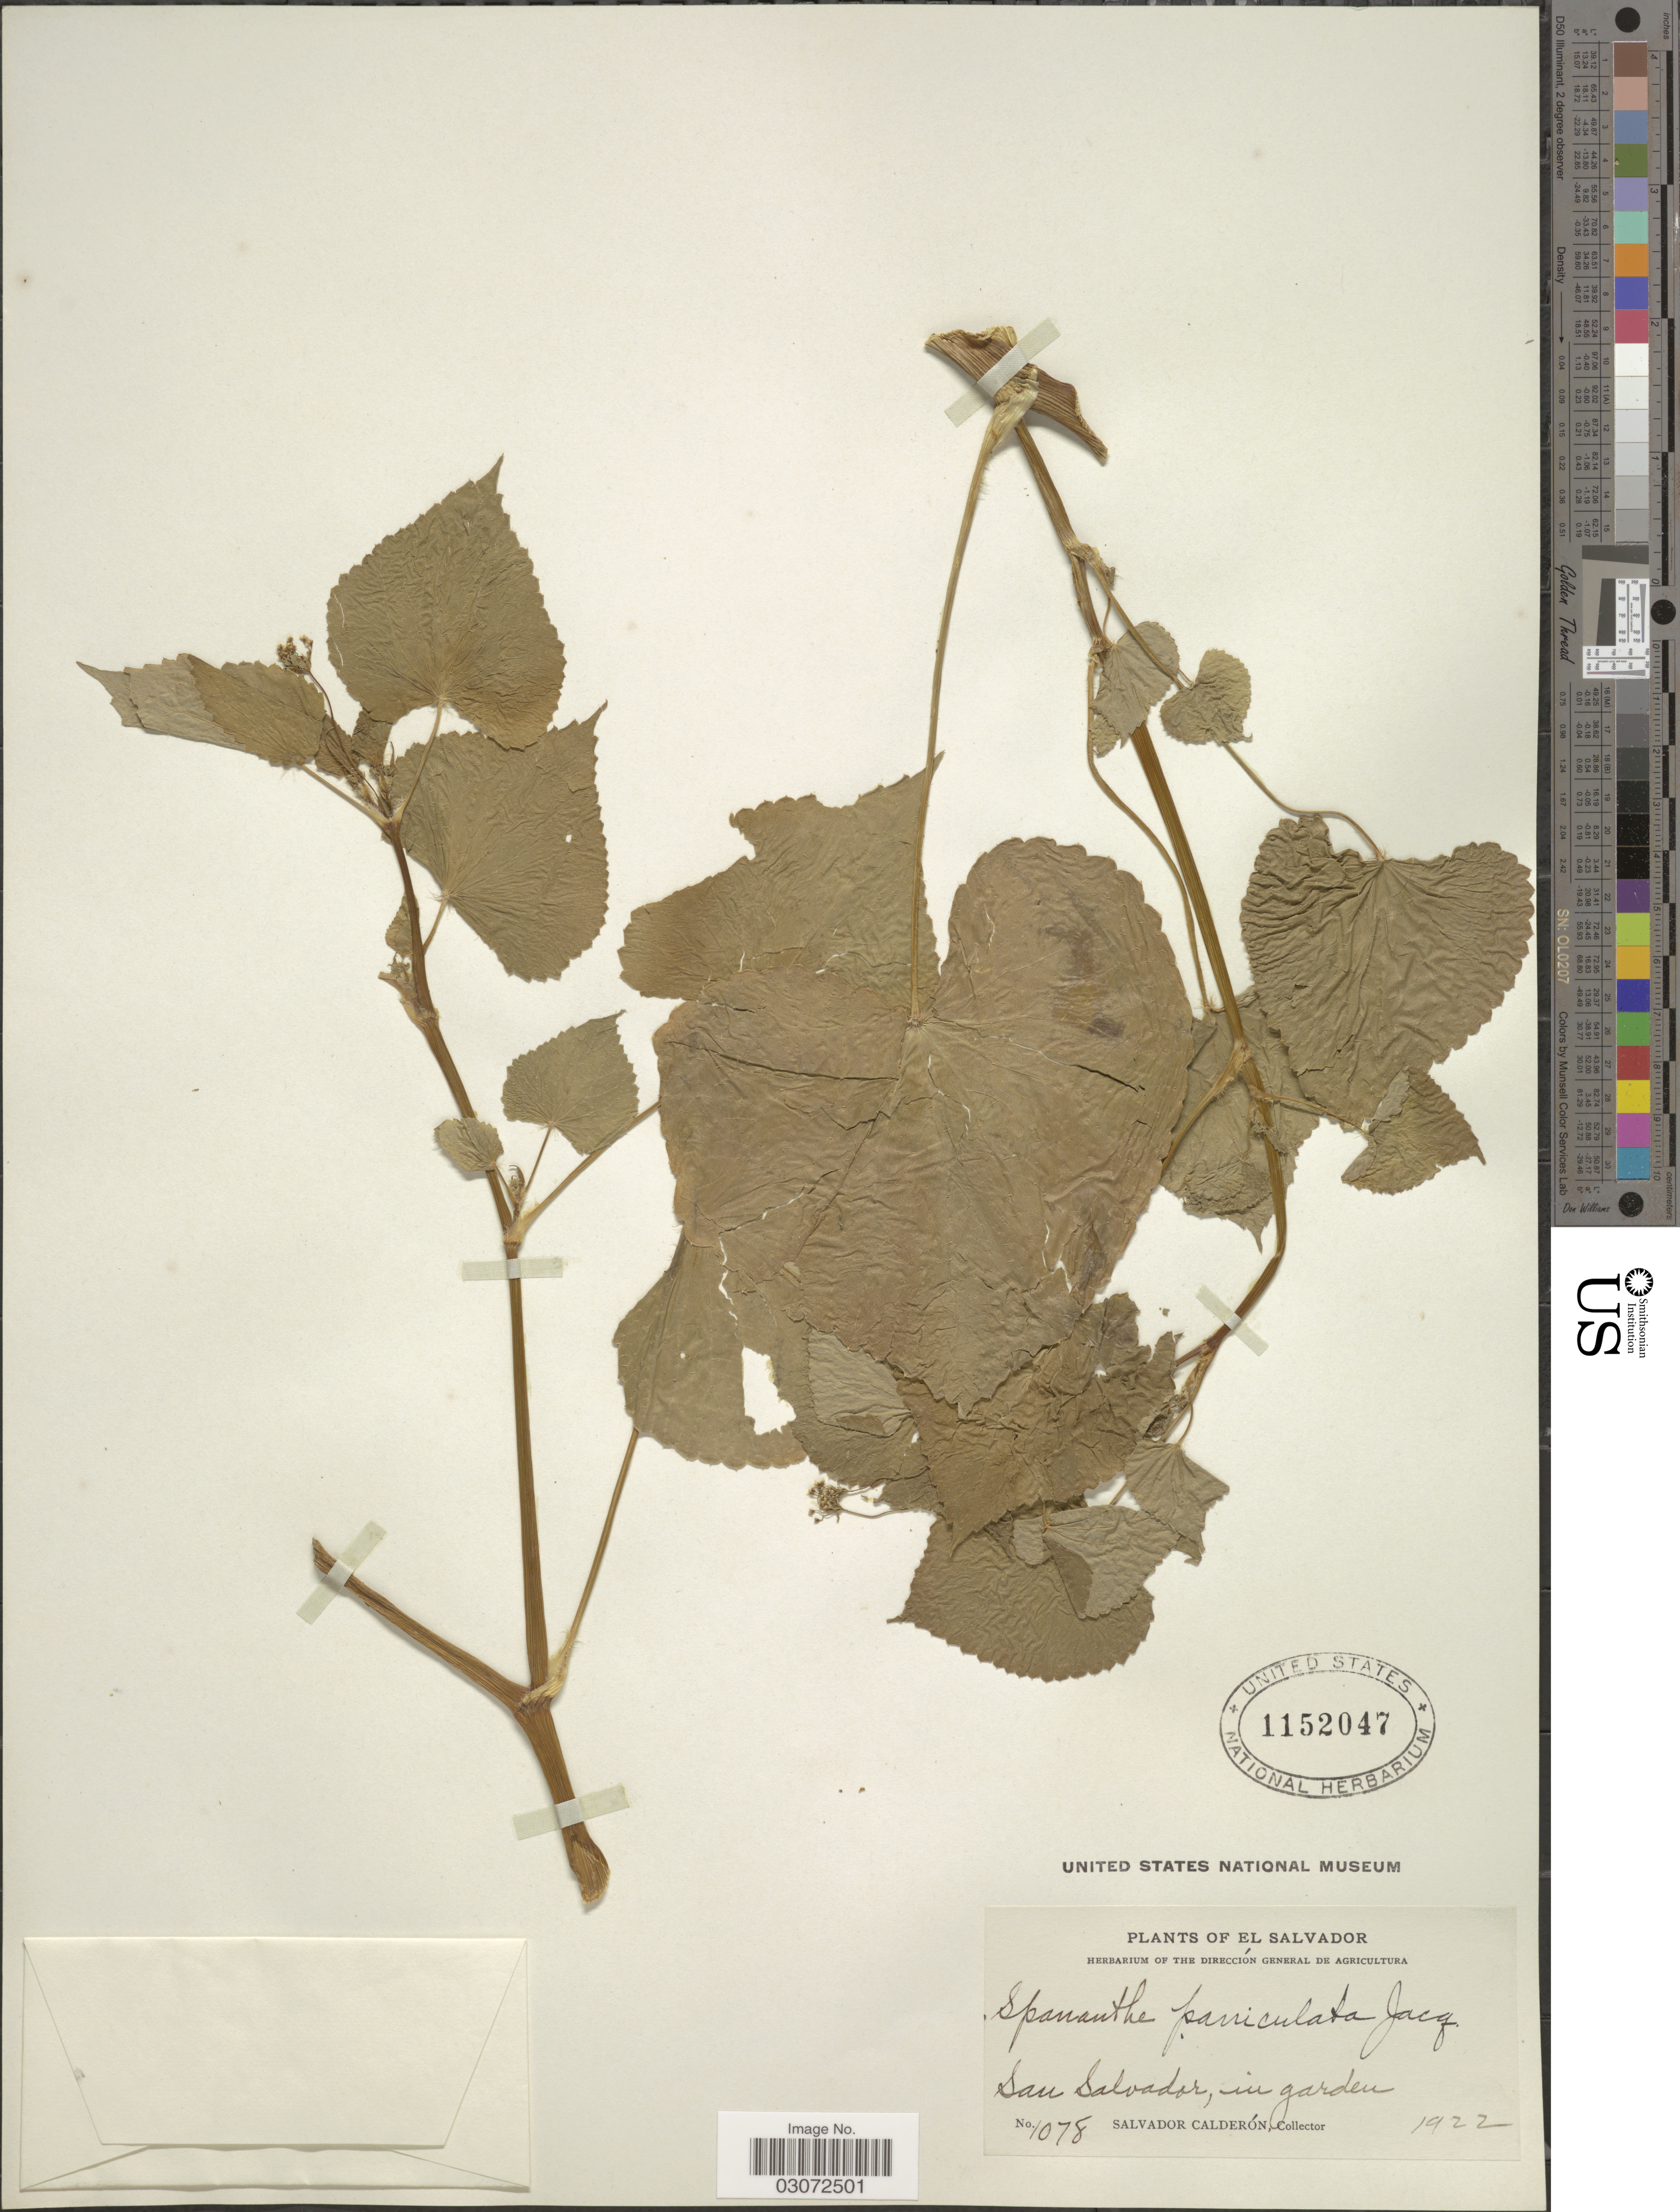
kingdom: Plantae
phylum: Tracheophyta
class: Magnoliopsida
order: Apiales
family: Apiaceae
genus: Spananthe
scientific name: Spananthe paniculata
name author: Jacq.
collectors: S. Calderón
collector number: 1078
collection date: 1922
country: El Salvador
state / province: San Salvador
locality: San Salvador, in garden.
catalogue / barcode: US 1152047